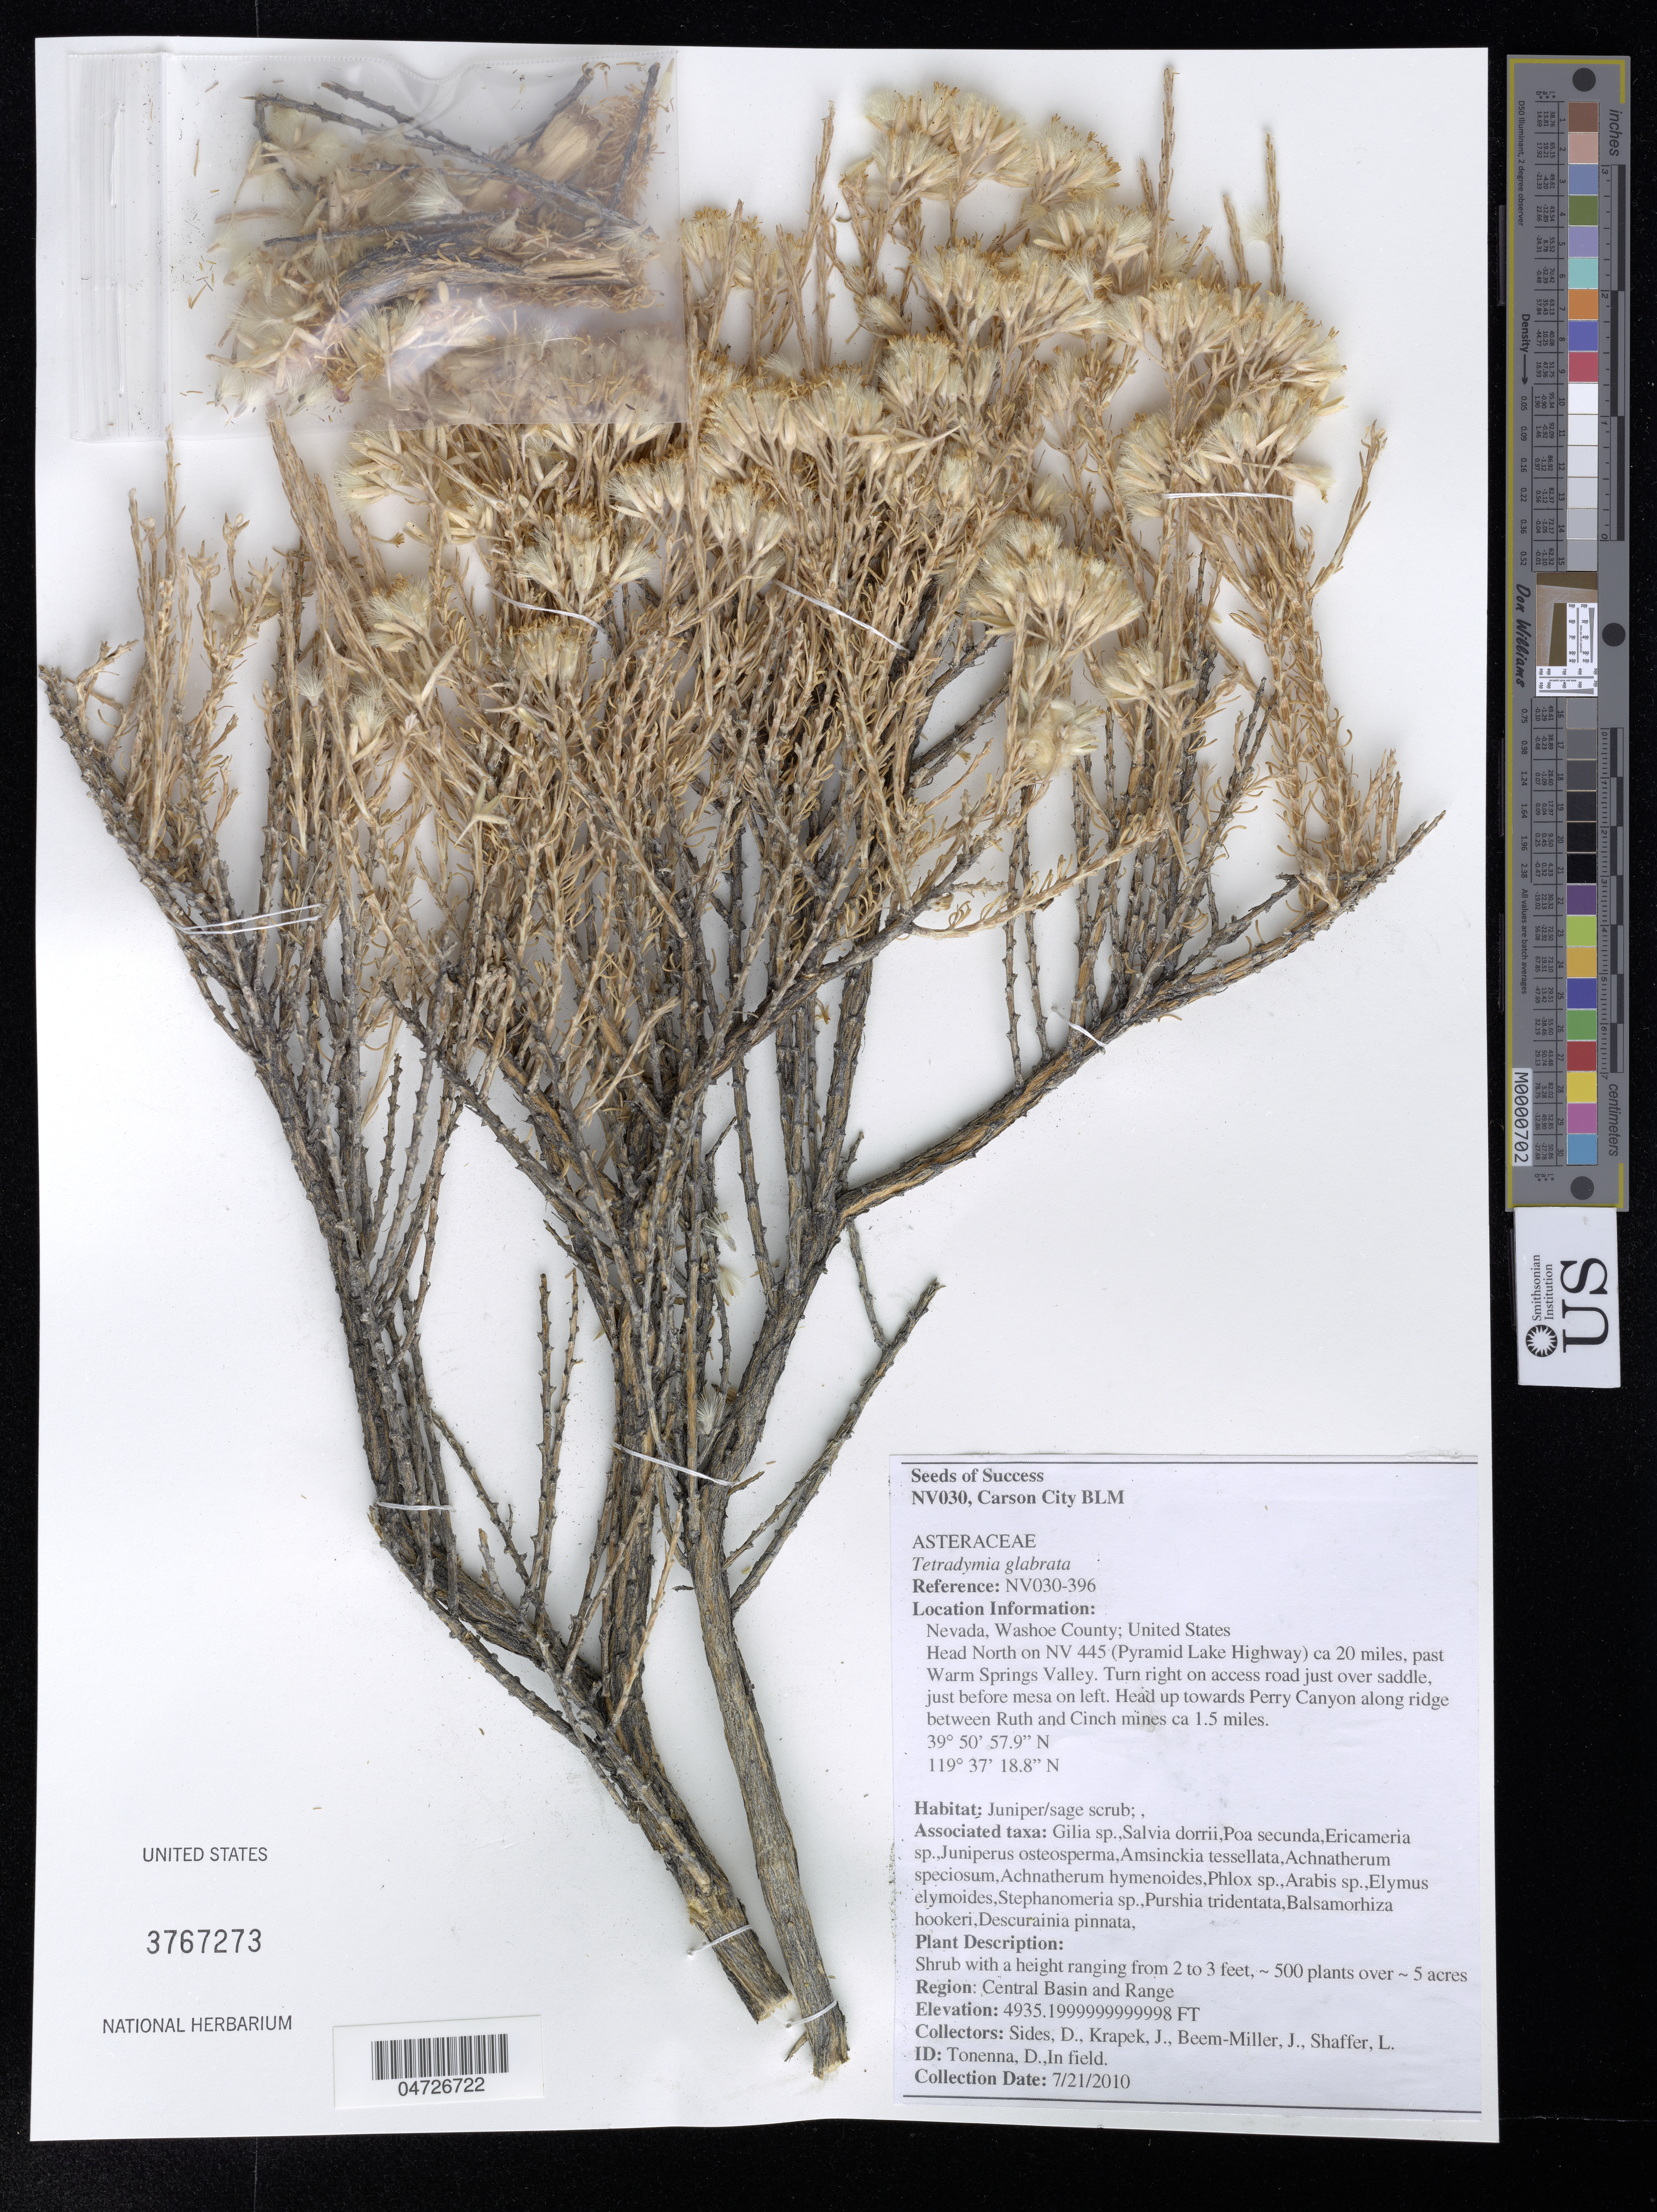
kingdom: Plantae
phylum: Tracheophyta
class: Magnoliopsida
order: Asterales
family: Asteraceae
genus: Tetradymia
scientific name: Tetradymia glabrata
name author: Torr. & A. Gray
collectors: D. Sides, J. Krapek, J. Beem-Miller & L. Shaffer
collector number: NV030-396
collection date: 2010-07-21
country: United States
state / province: Nevada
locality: Washoe County. Head North on NV 445 (Pyramid Lake Highway) ca 20 miles, past Warm Springs Valley. Turn right on access road just over saddle, just before mesa on left. Head up towards Perry Canyon along ridge between Ruth and Cinch mines ca 1.5 miles.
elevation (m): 1504.2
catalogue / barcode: US 3767273